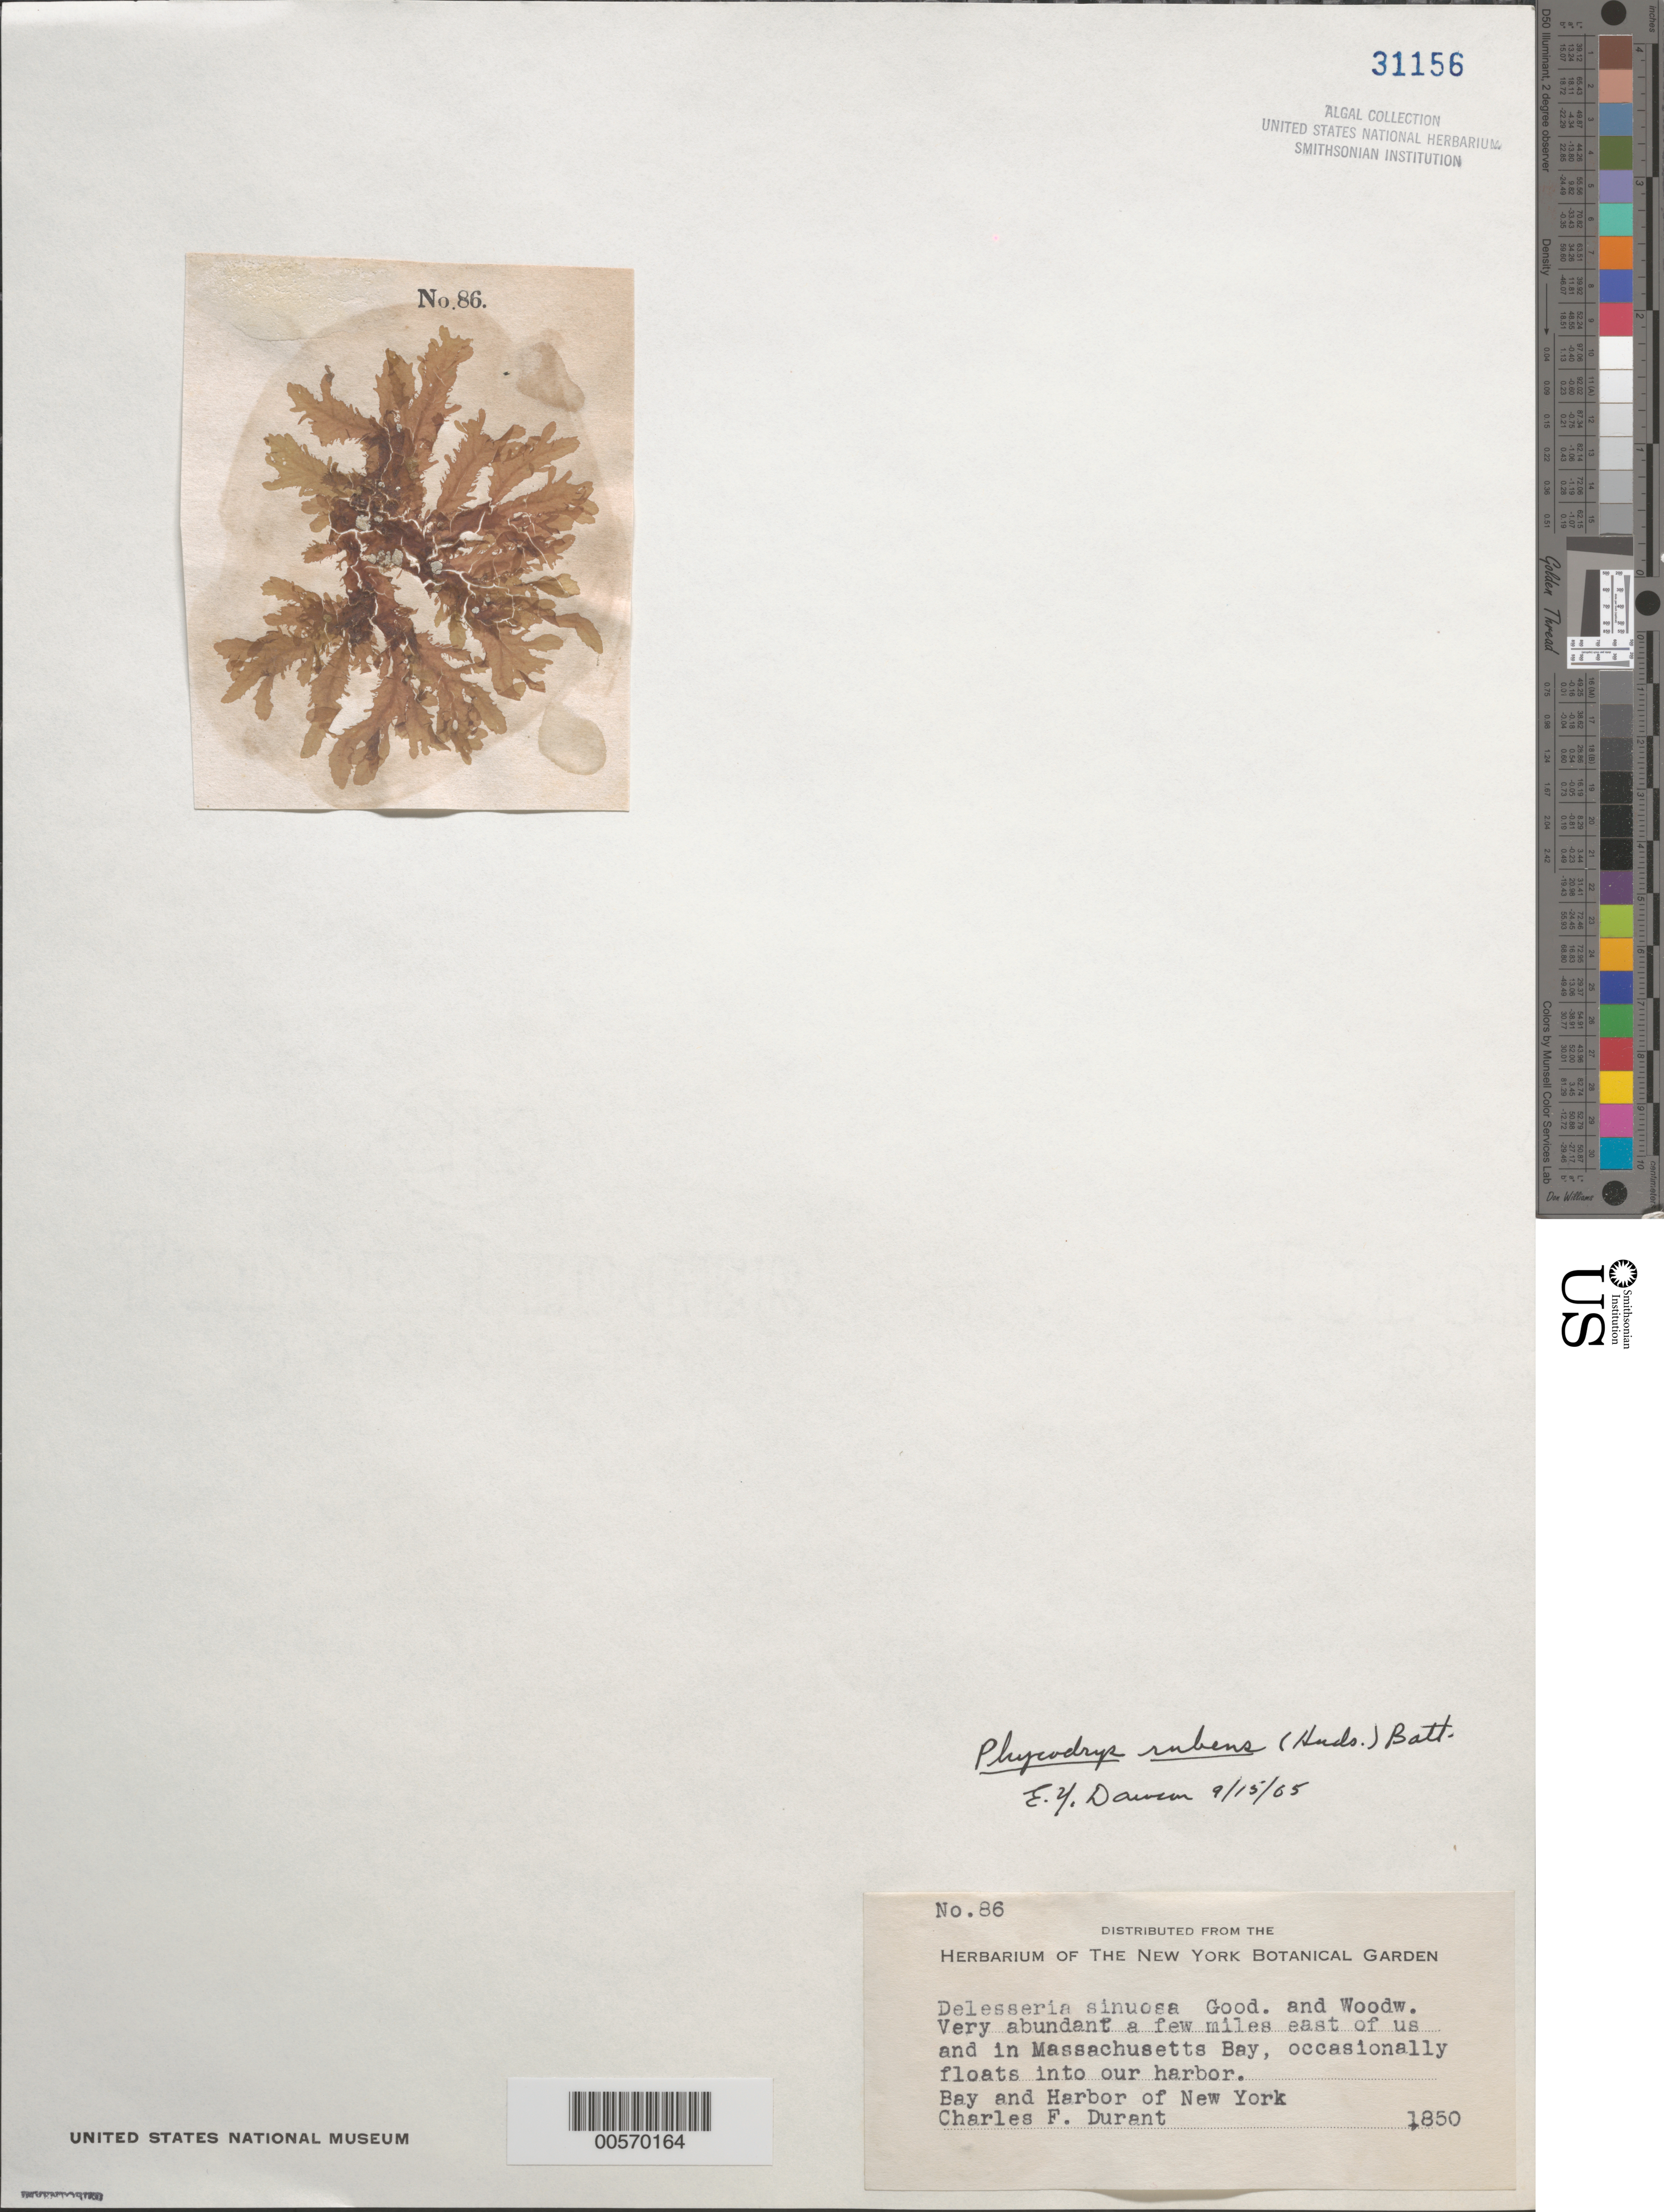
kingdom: Plantae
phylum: Rhodophyta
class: Florideophyceae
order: Ceramiales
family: Delesseriaceae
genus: Phycodrys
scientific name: Phycodrys rubens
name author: (L.) Batters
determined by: Dawson, E. Y.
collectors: C. Durant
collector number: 86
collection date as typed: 1850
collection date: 1850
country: United States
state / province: New York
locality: New York Bay and New York Harbor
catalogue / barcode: US 31156